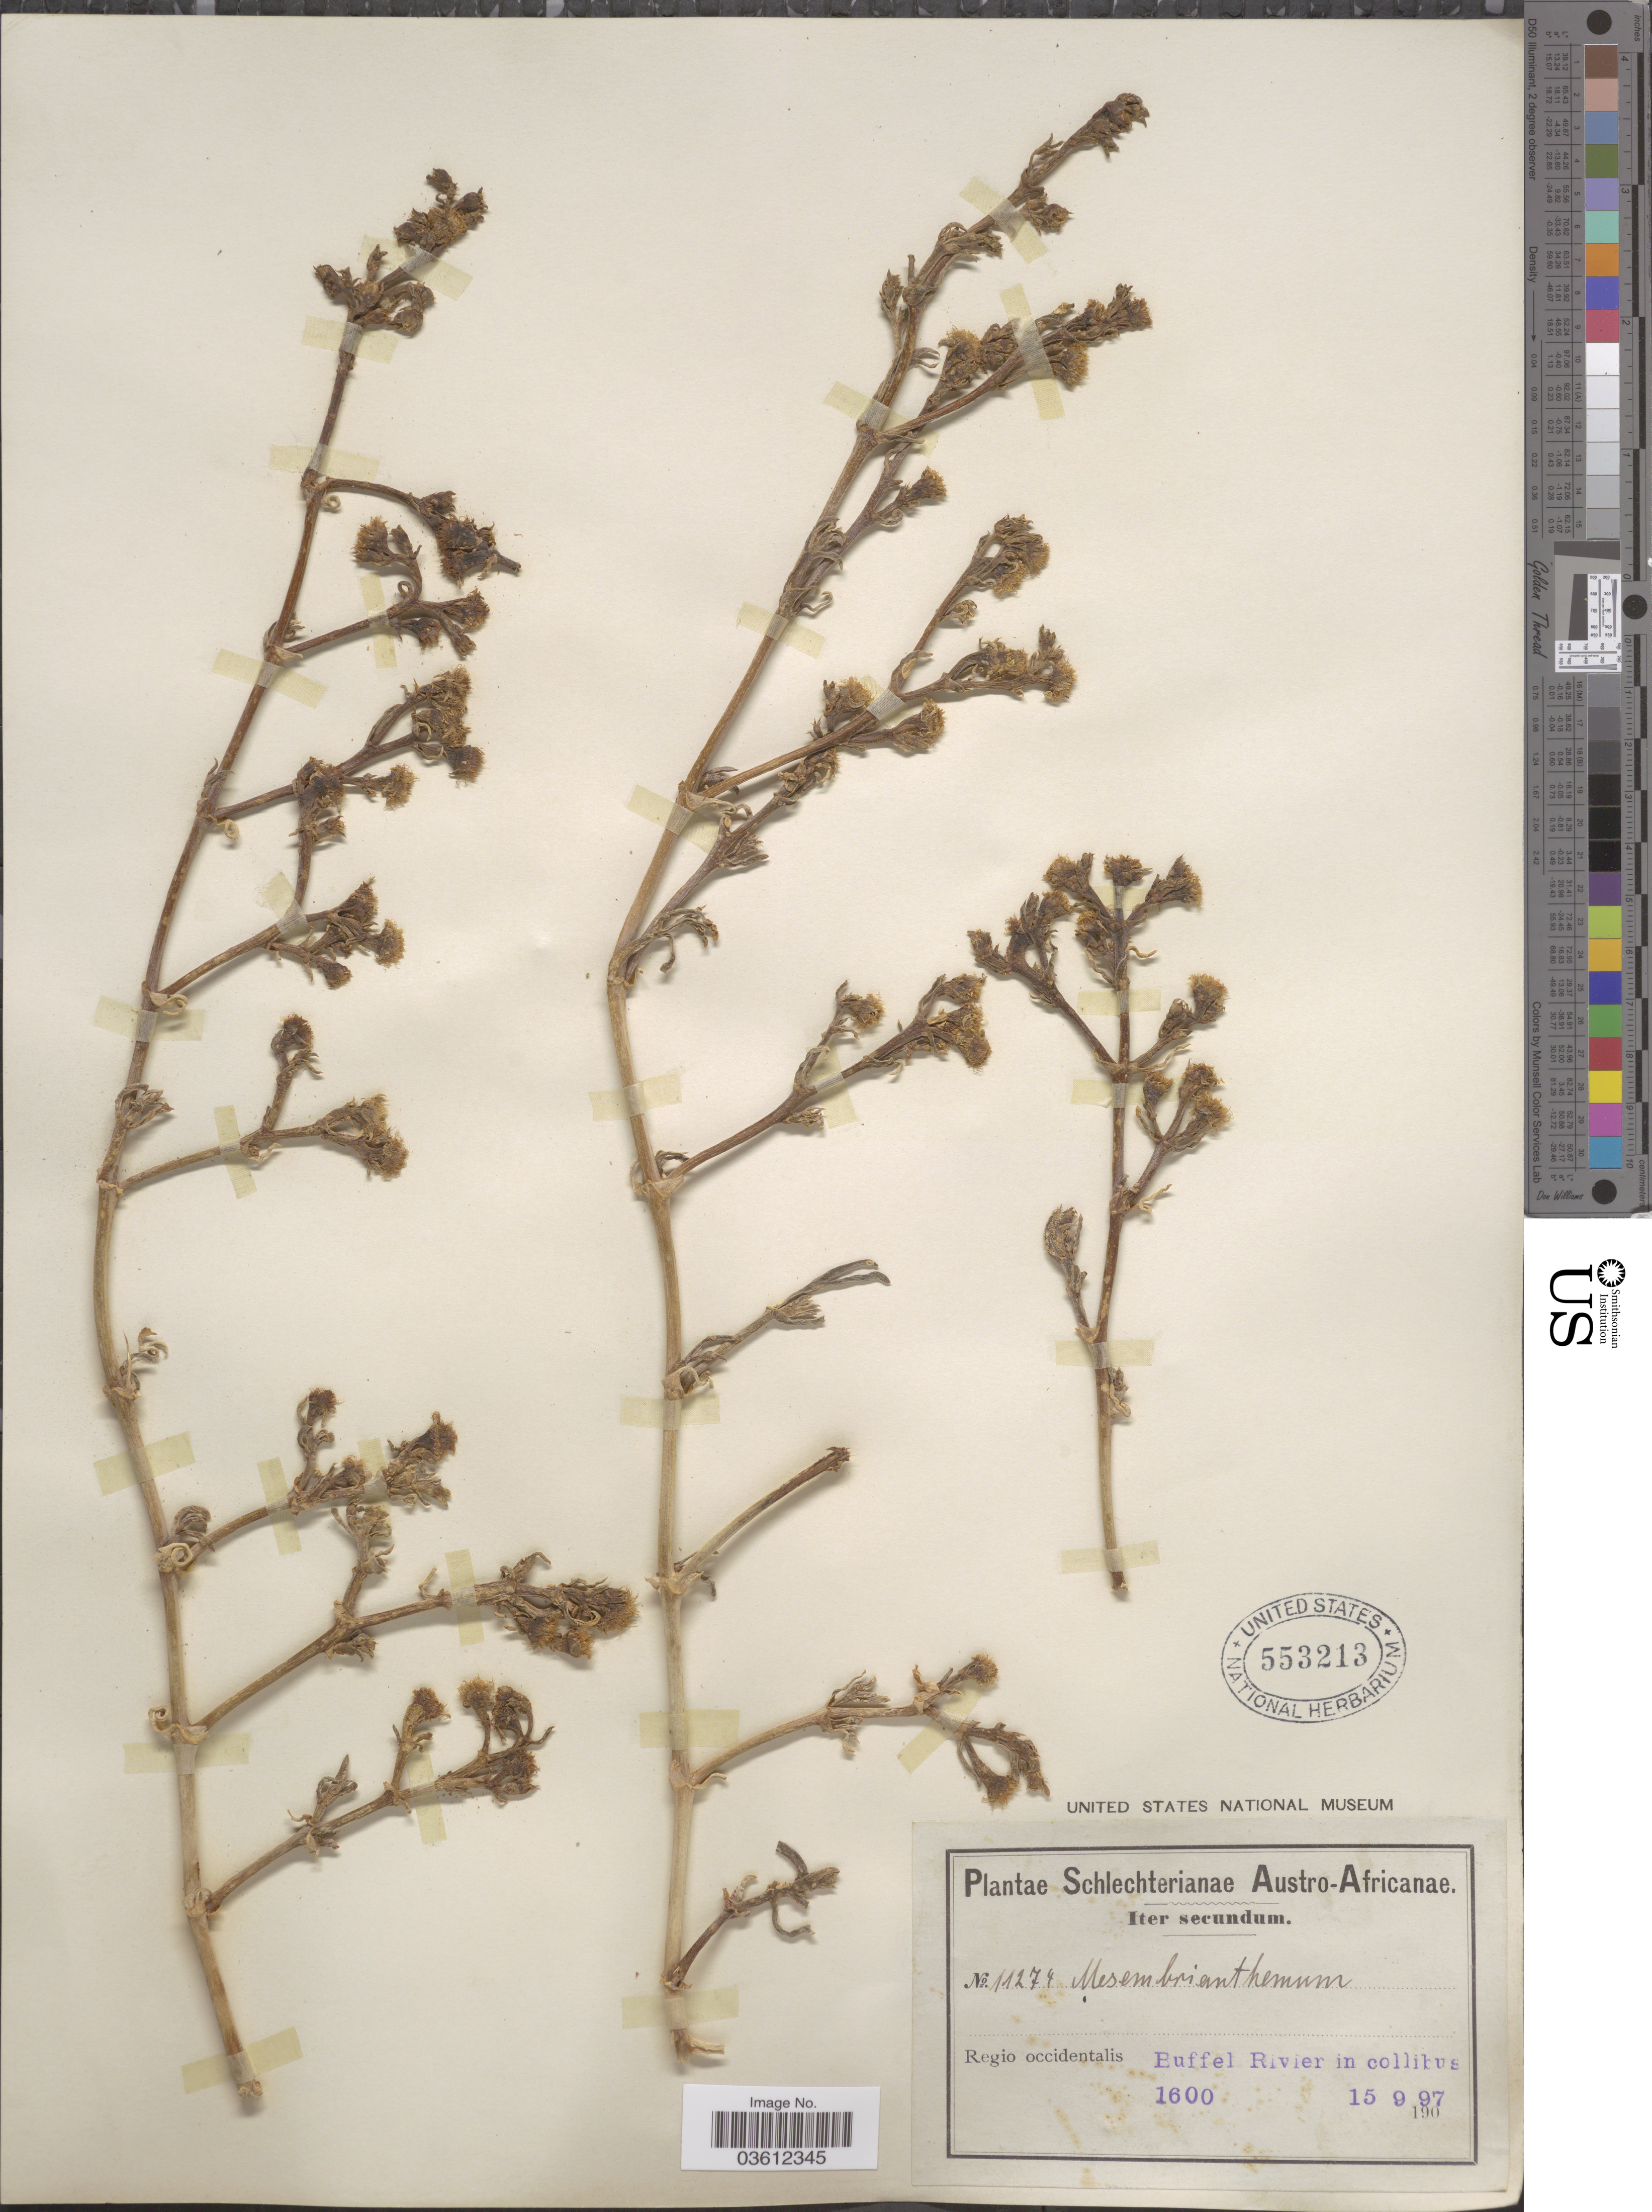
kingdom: Plantae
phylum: Tracheophyta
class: Magnoliopsida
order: Caryophyllales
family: Aizoaceae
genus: Mesembryanthemum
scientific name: Mesembryanthemum subnodosum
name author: A. Berger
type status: Isotype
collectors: Schlechter, --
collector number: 11274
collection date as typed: Transcribed d/m/y: 15/9/97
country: South Africa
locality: Austro-Africanae. Regio occidentalis. Buffel River in collibus.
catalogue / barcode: US 553213